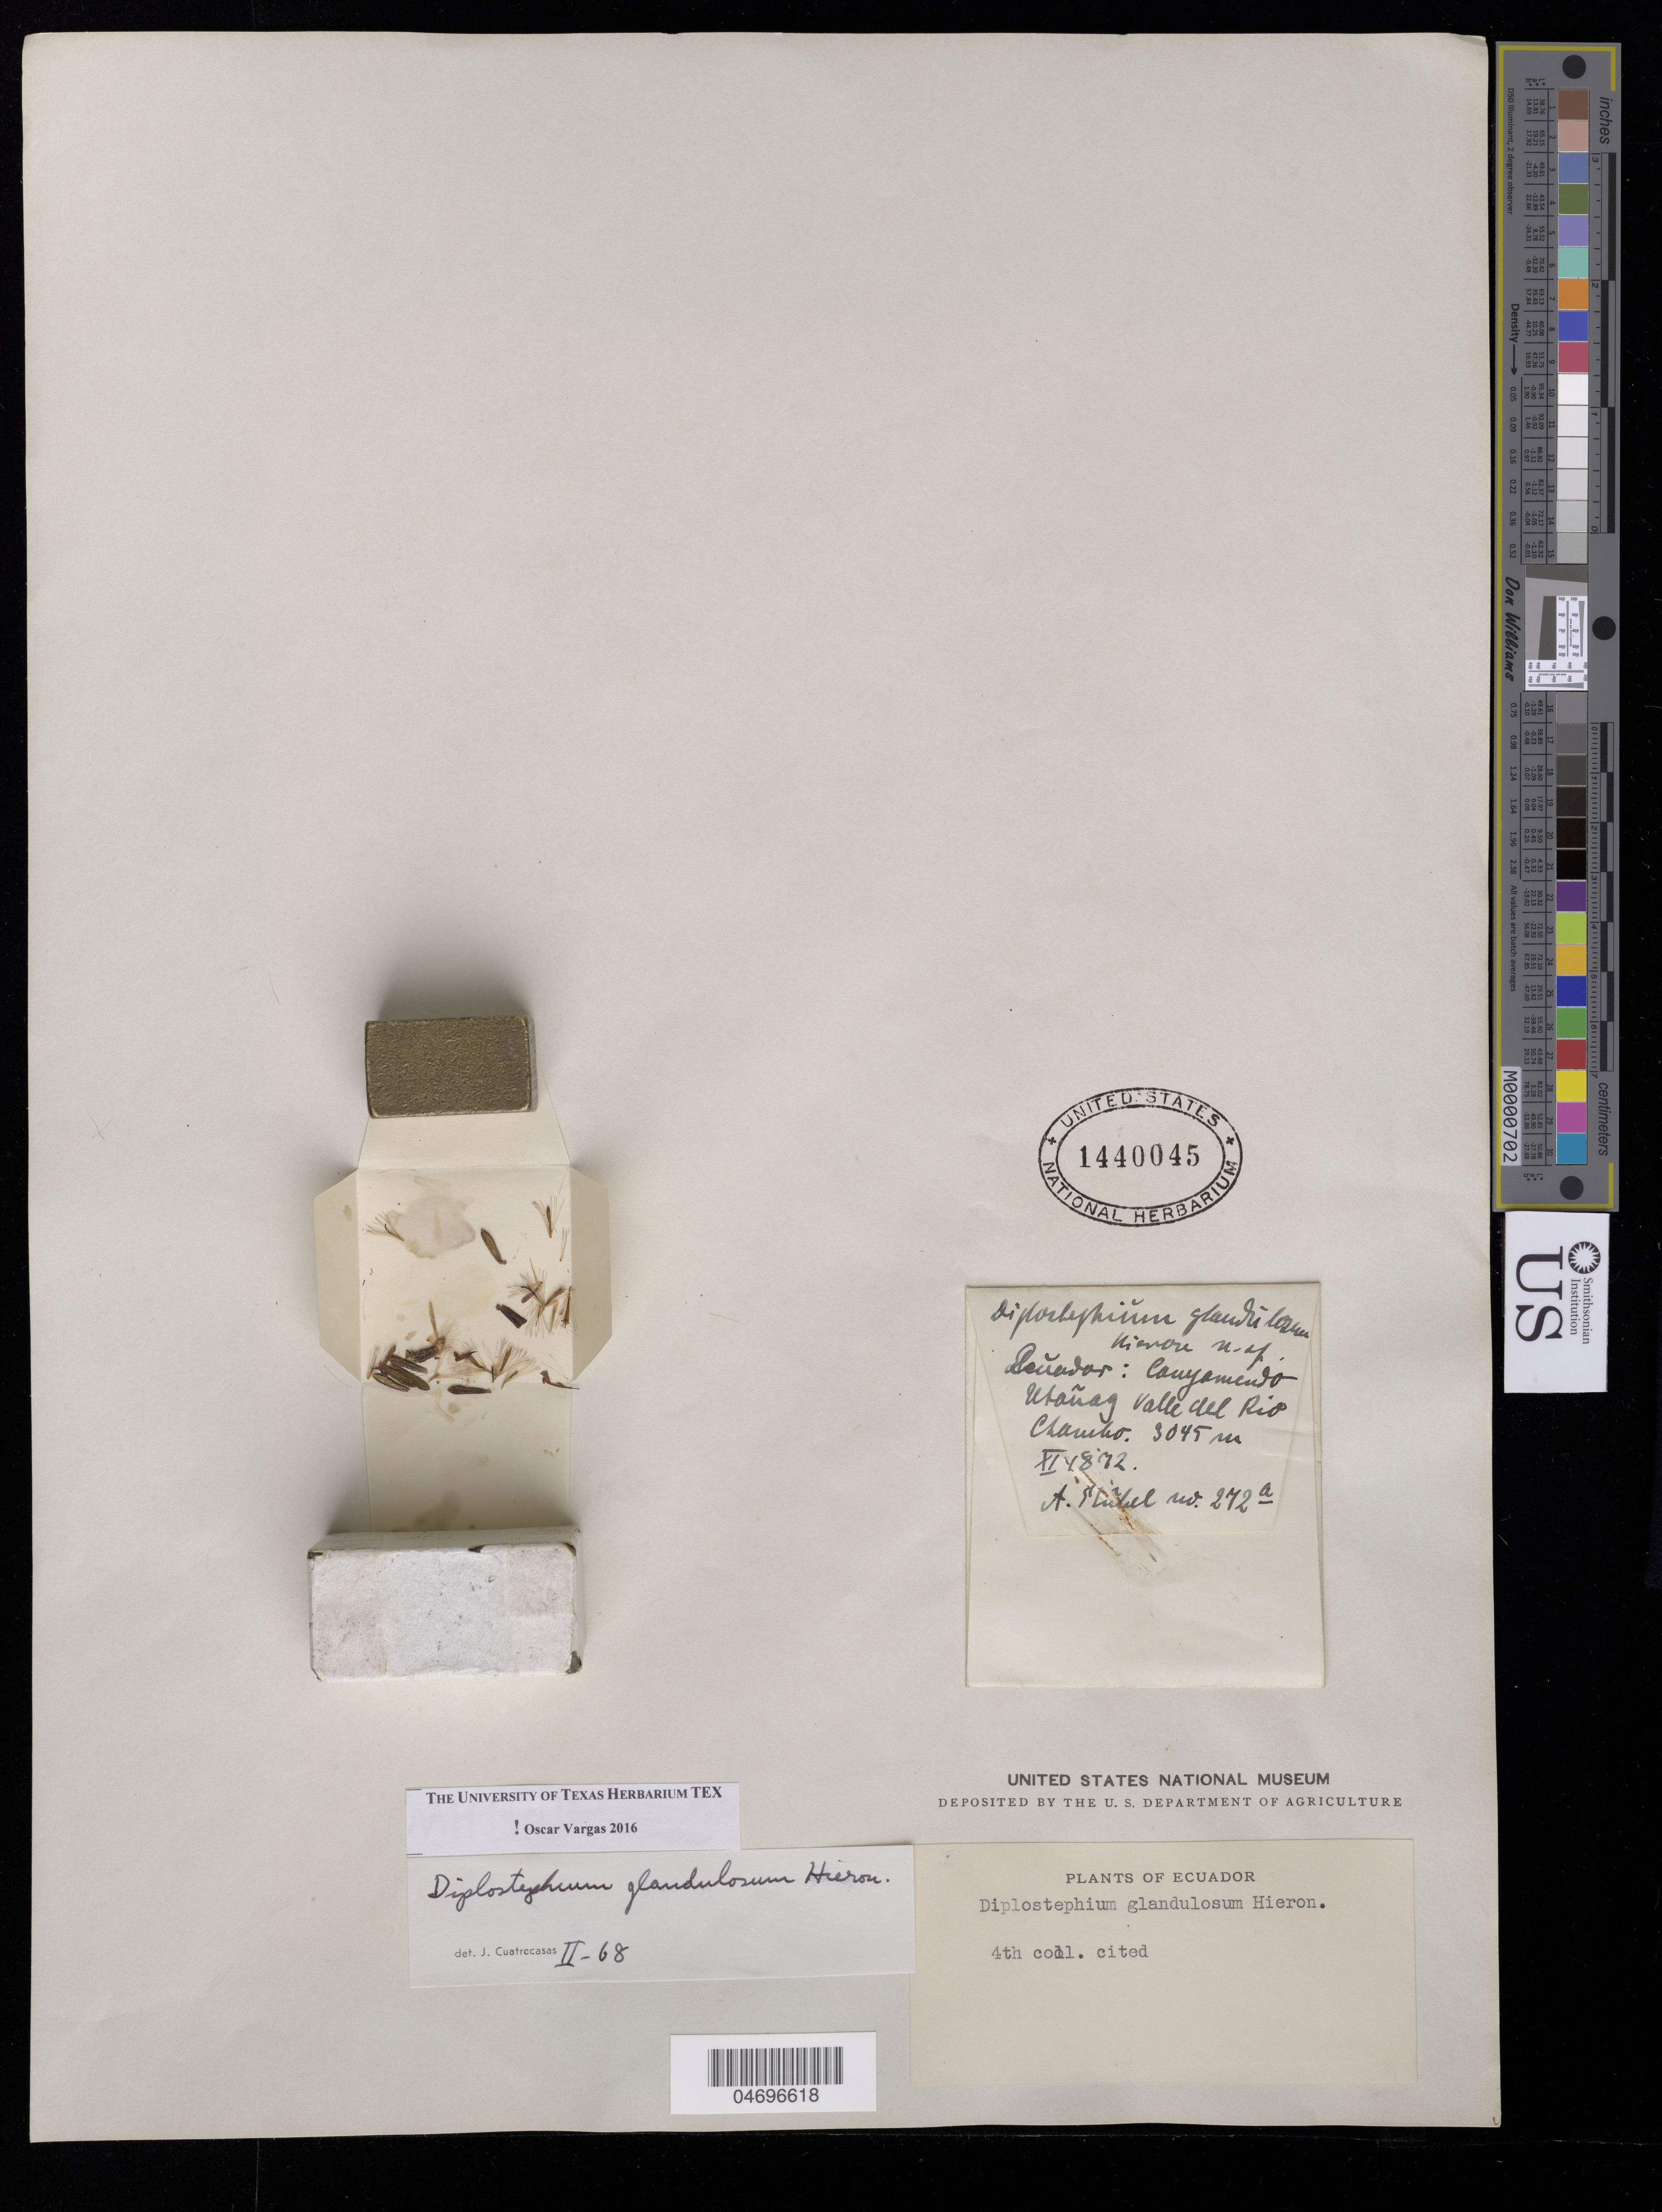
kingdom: Plantae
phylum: Tracheophyta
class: Magnoliopsida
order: Asterales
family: Asteraceae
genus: Diplostephium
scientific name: Diplostephium glandulosum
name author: Hieron.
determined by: Vargas, Oscar M.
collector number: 272 A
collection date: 1872-11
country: Ecuador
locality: Cauyamendo Utanag Valle del Rio Chambo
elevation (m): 3045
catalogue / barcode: US 1440045